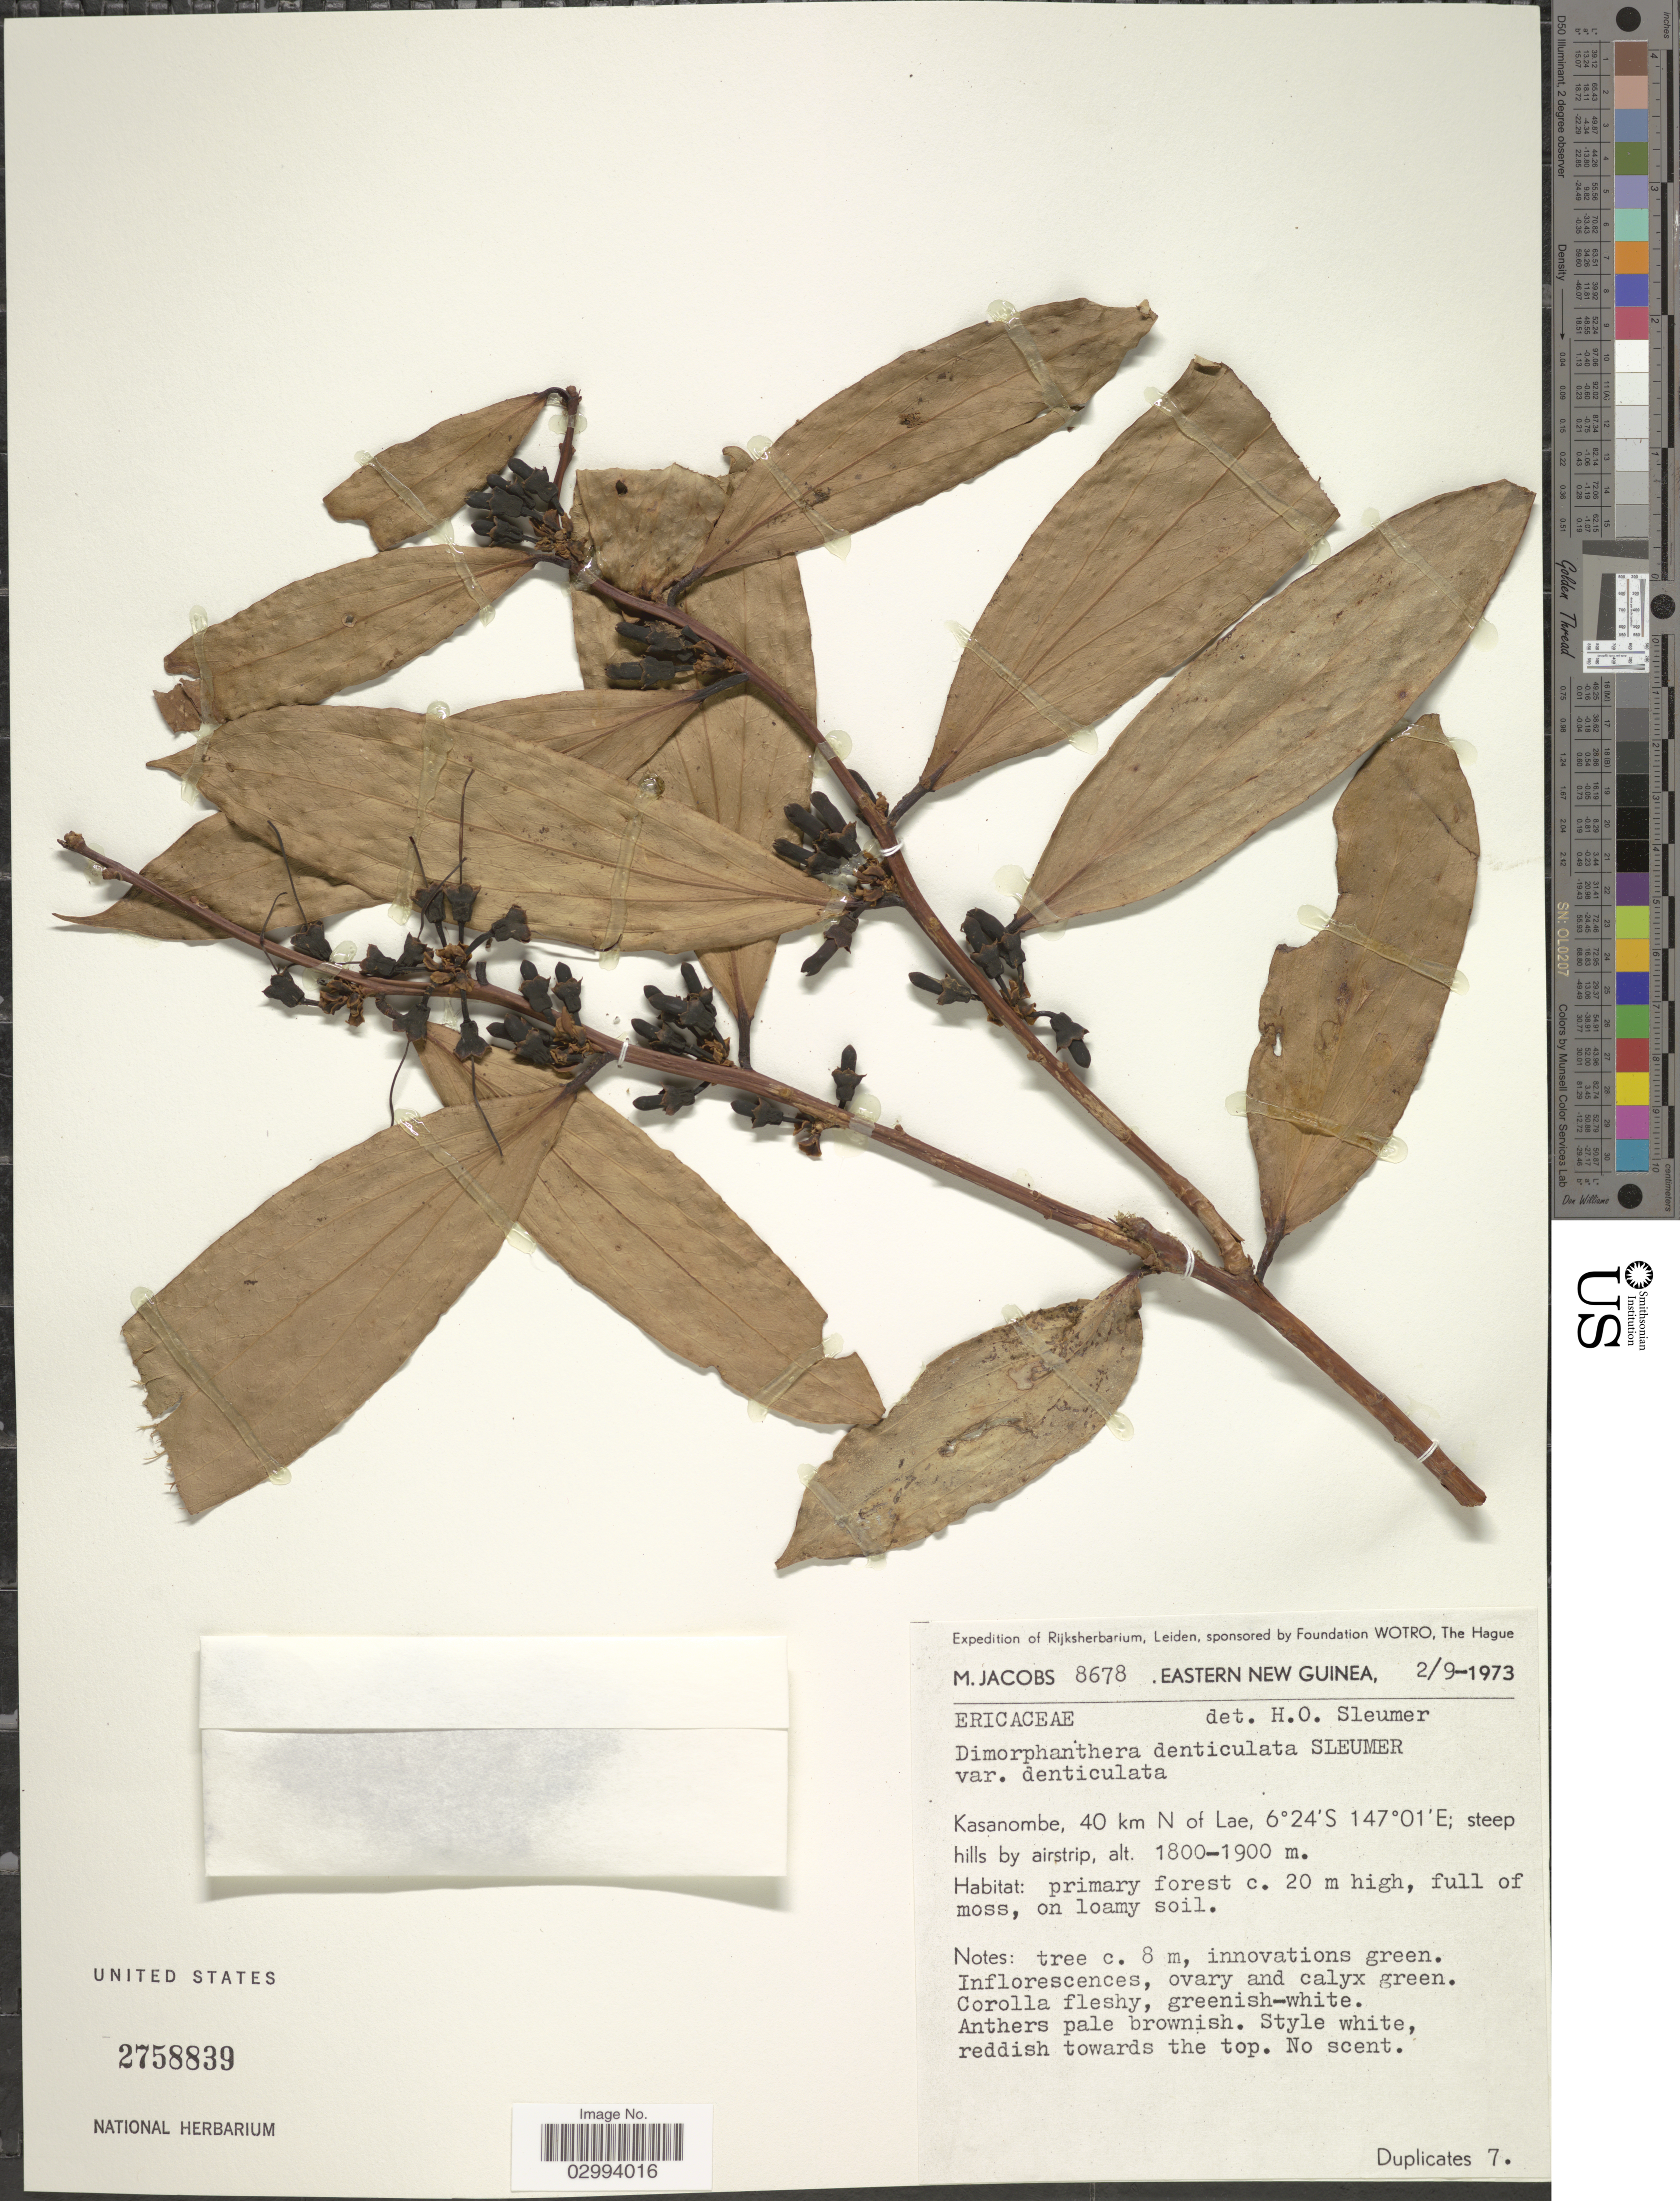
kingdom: Plantae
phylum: Tracheophyta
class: Magnoliopsida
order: Ericales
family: Ericaceae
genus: Dimorphanthera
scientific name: Dimorphanthera denticulifera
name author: Sleumer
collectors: M. Jacobs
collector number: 8678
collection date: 1973-09-02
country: Papua New Guinea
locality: New Guinea. Kasanombe, 40 km N of Lae.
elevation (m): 1800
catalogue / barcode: US 2758839